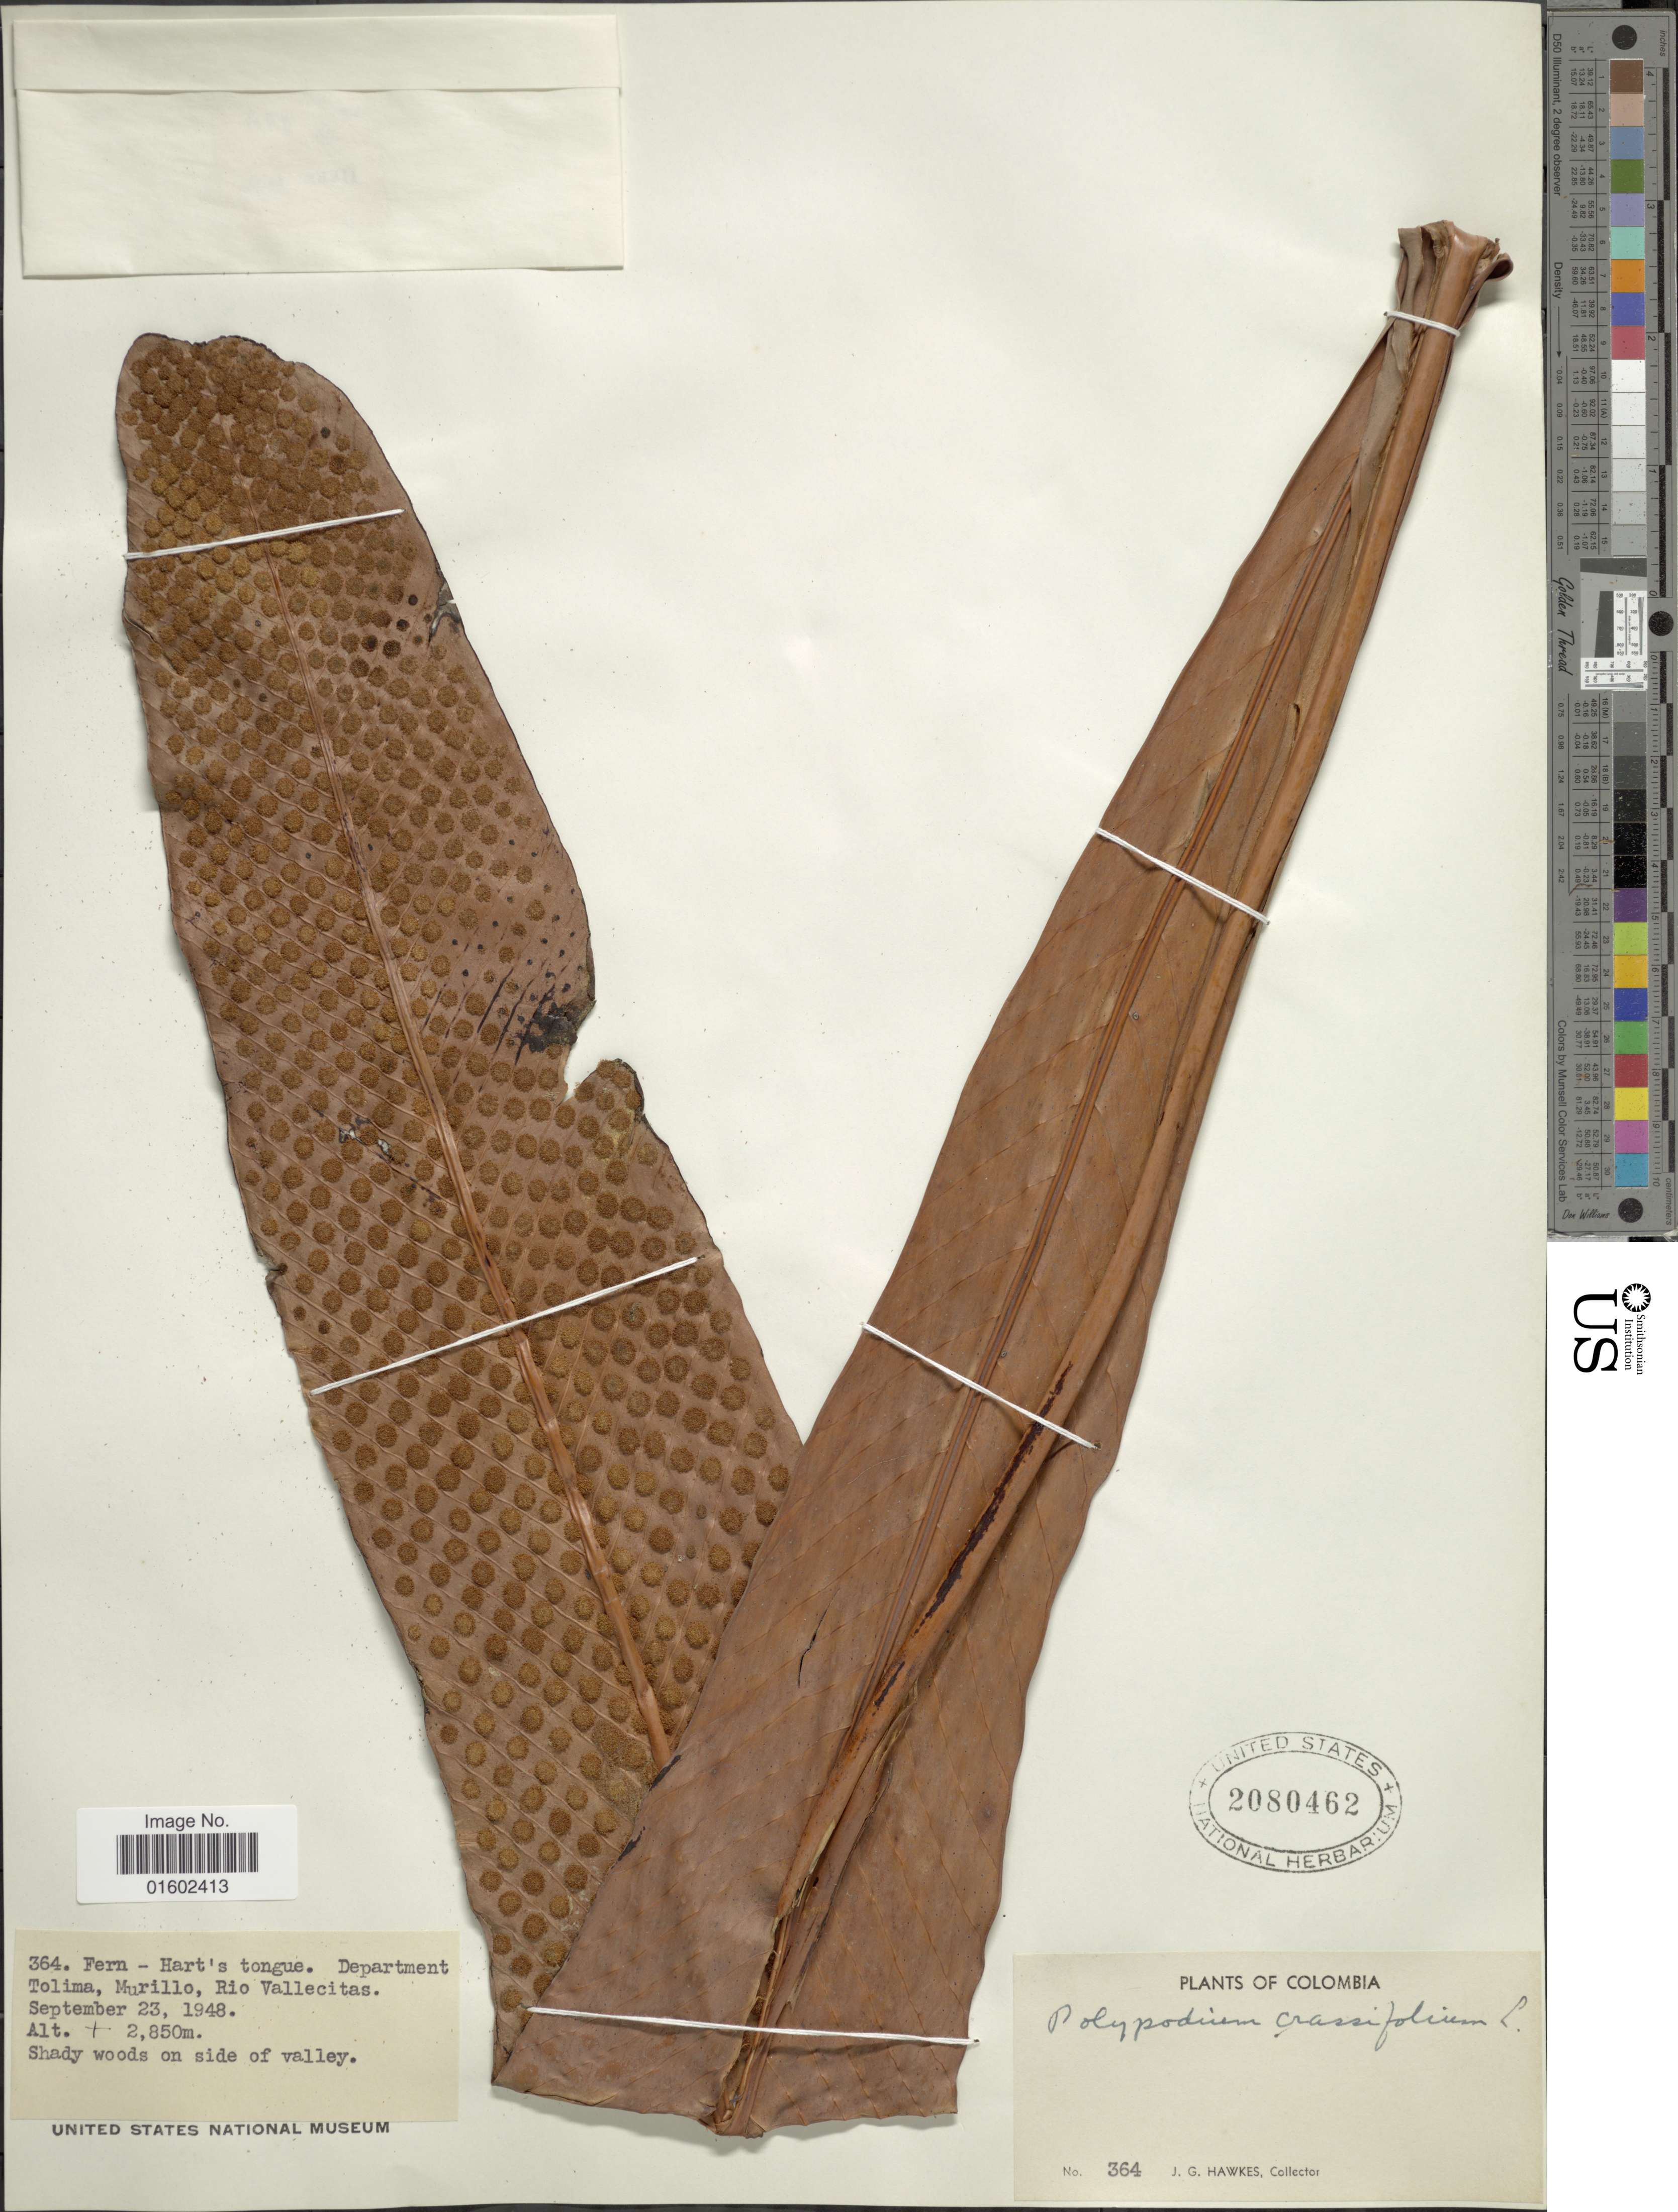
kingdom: Plantae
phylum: Tracheophyta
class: Polypodiopsida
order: Polypodiales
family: Polypodiaceae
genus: Niphidium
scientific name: Niphidium crassifolium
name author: (L.) Lellinger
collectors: J. G. Hawkes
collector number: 364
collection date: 1948-09-23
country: Colombia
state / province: Tolima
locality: Department Tolima, Murillo, Rio Vallencitas, Hart's tongue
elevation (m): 2850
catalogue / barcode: US 2080462